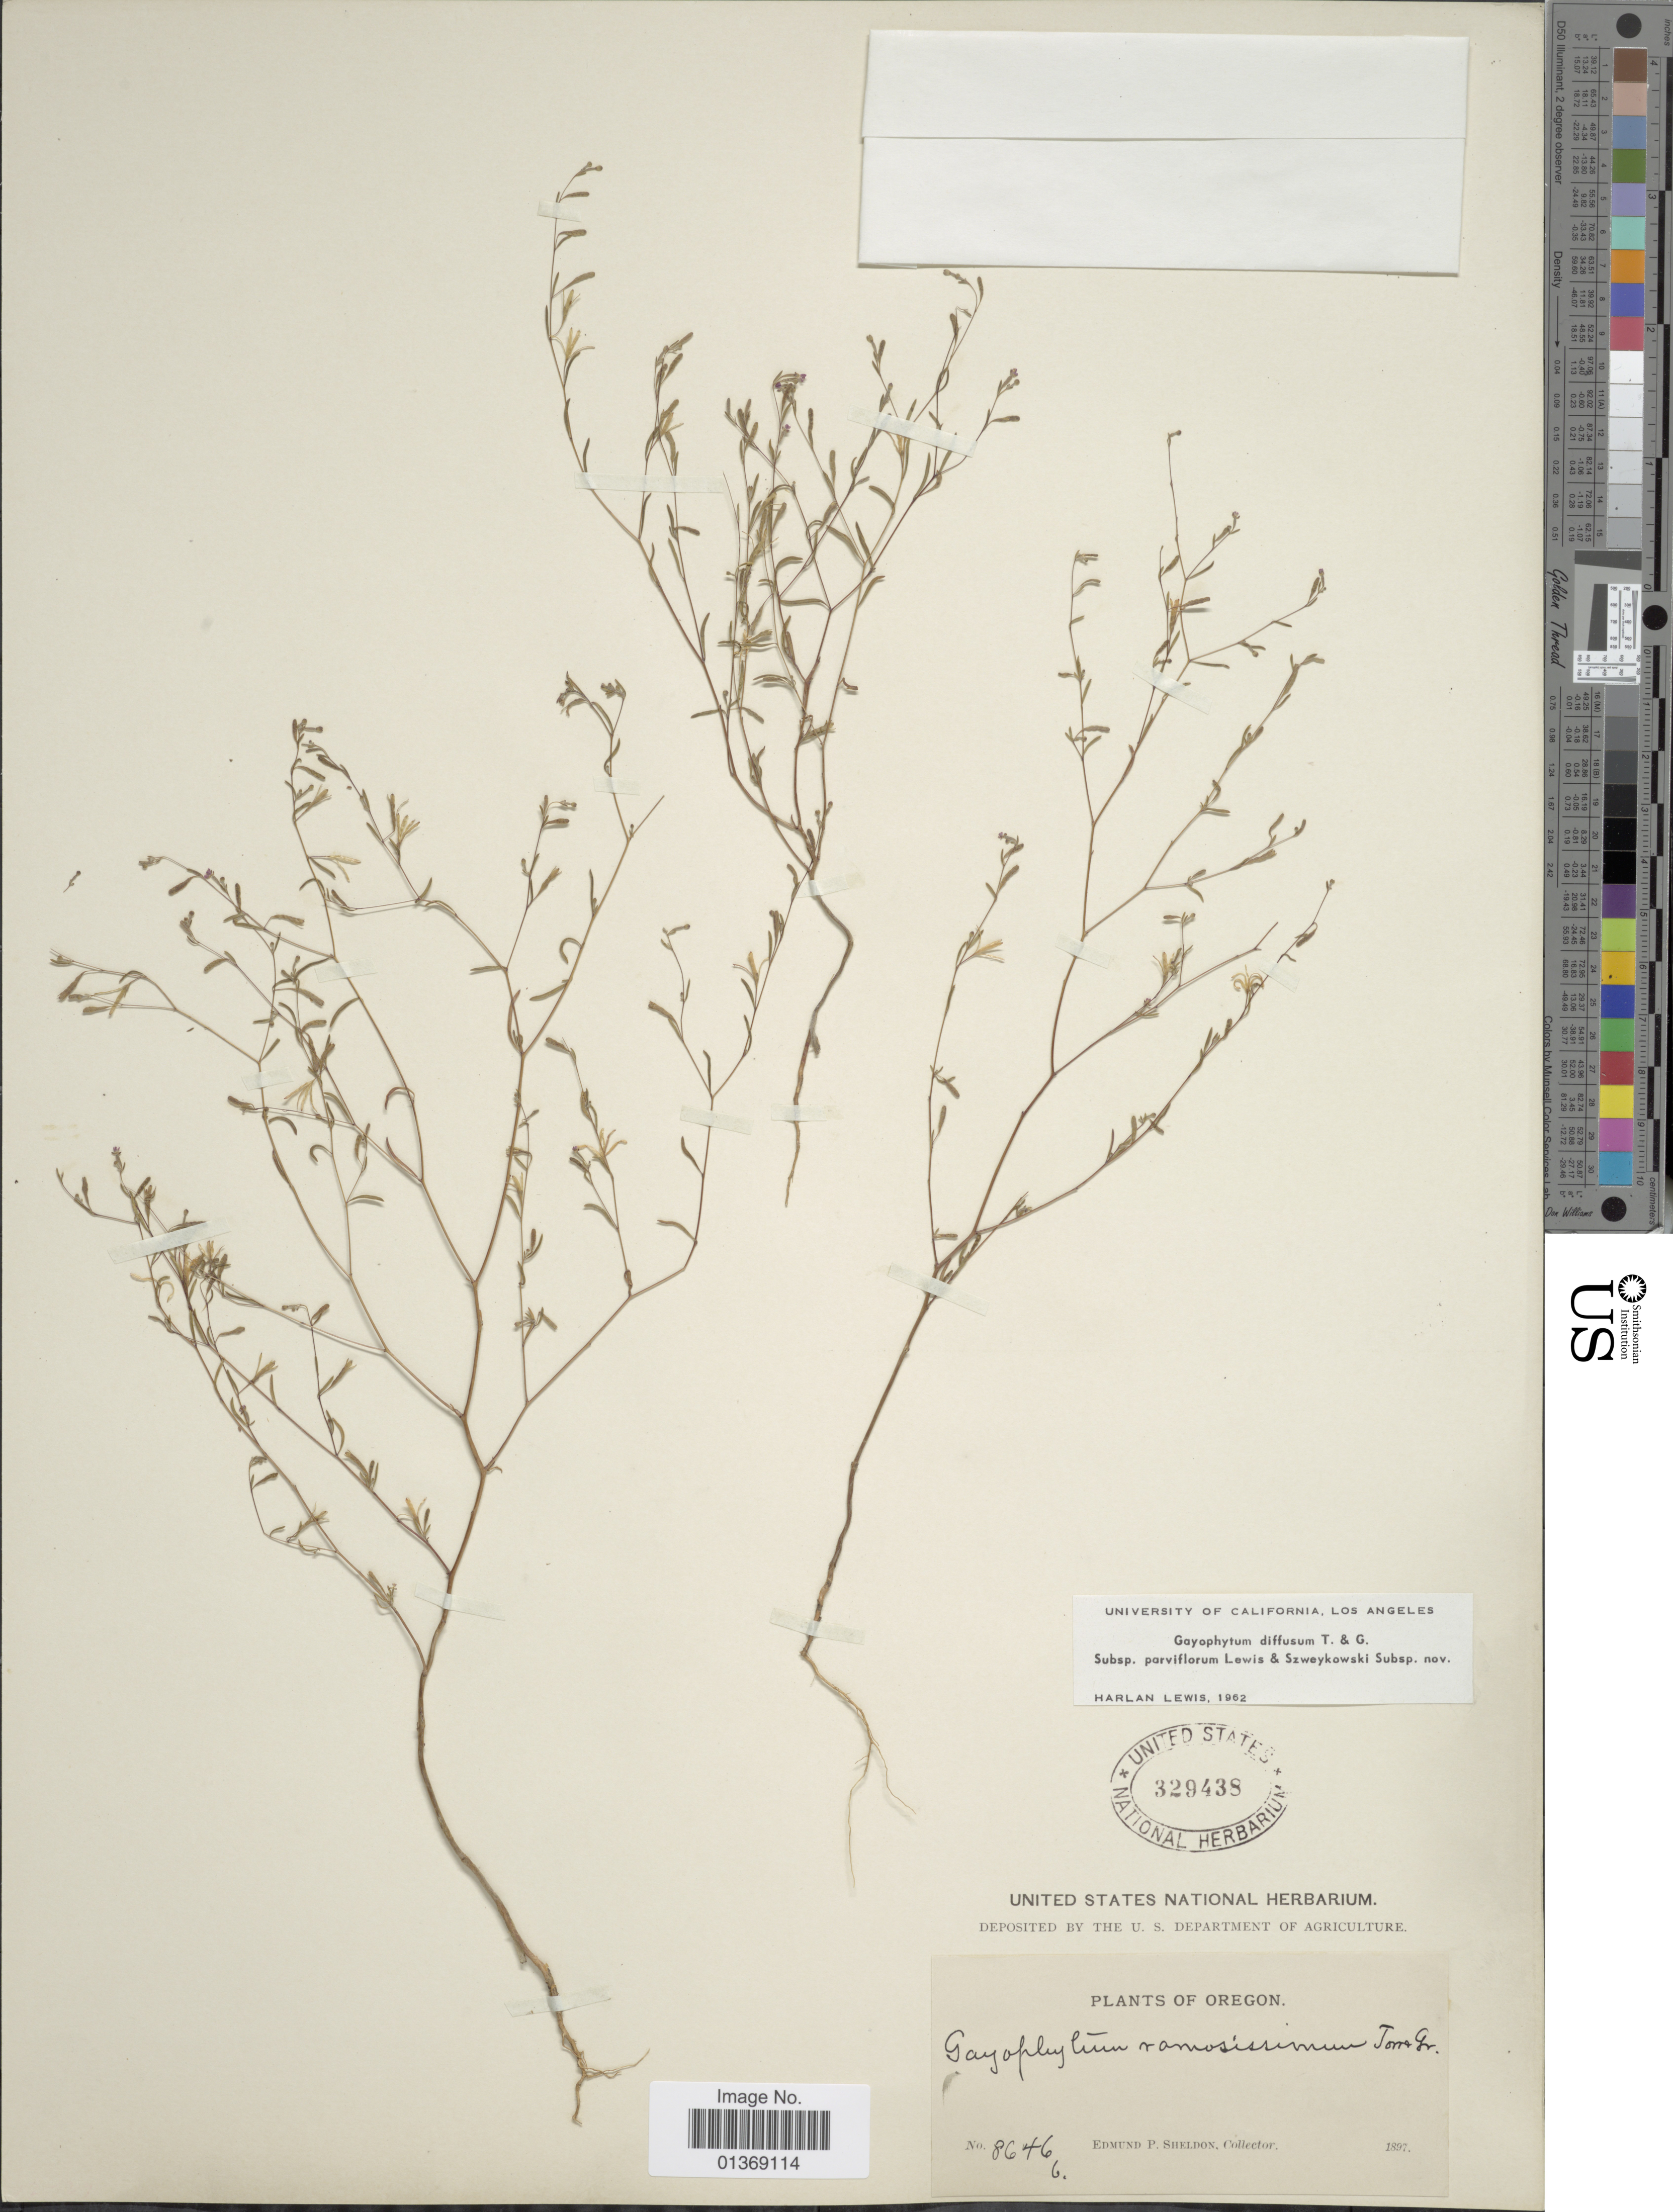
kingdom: Plantae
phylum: Tracheophyta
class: Magnoliopsida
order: Myrtales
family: Onagraceae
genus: Gayophytum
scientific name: Gayophytum diffusum subsp. parviflorum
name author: F. H. Lewis & Szweyk.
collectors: E. P. Sheldon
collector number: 8646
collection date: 1897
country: United States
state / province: Oregon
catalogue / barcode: US 329438